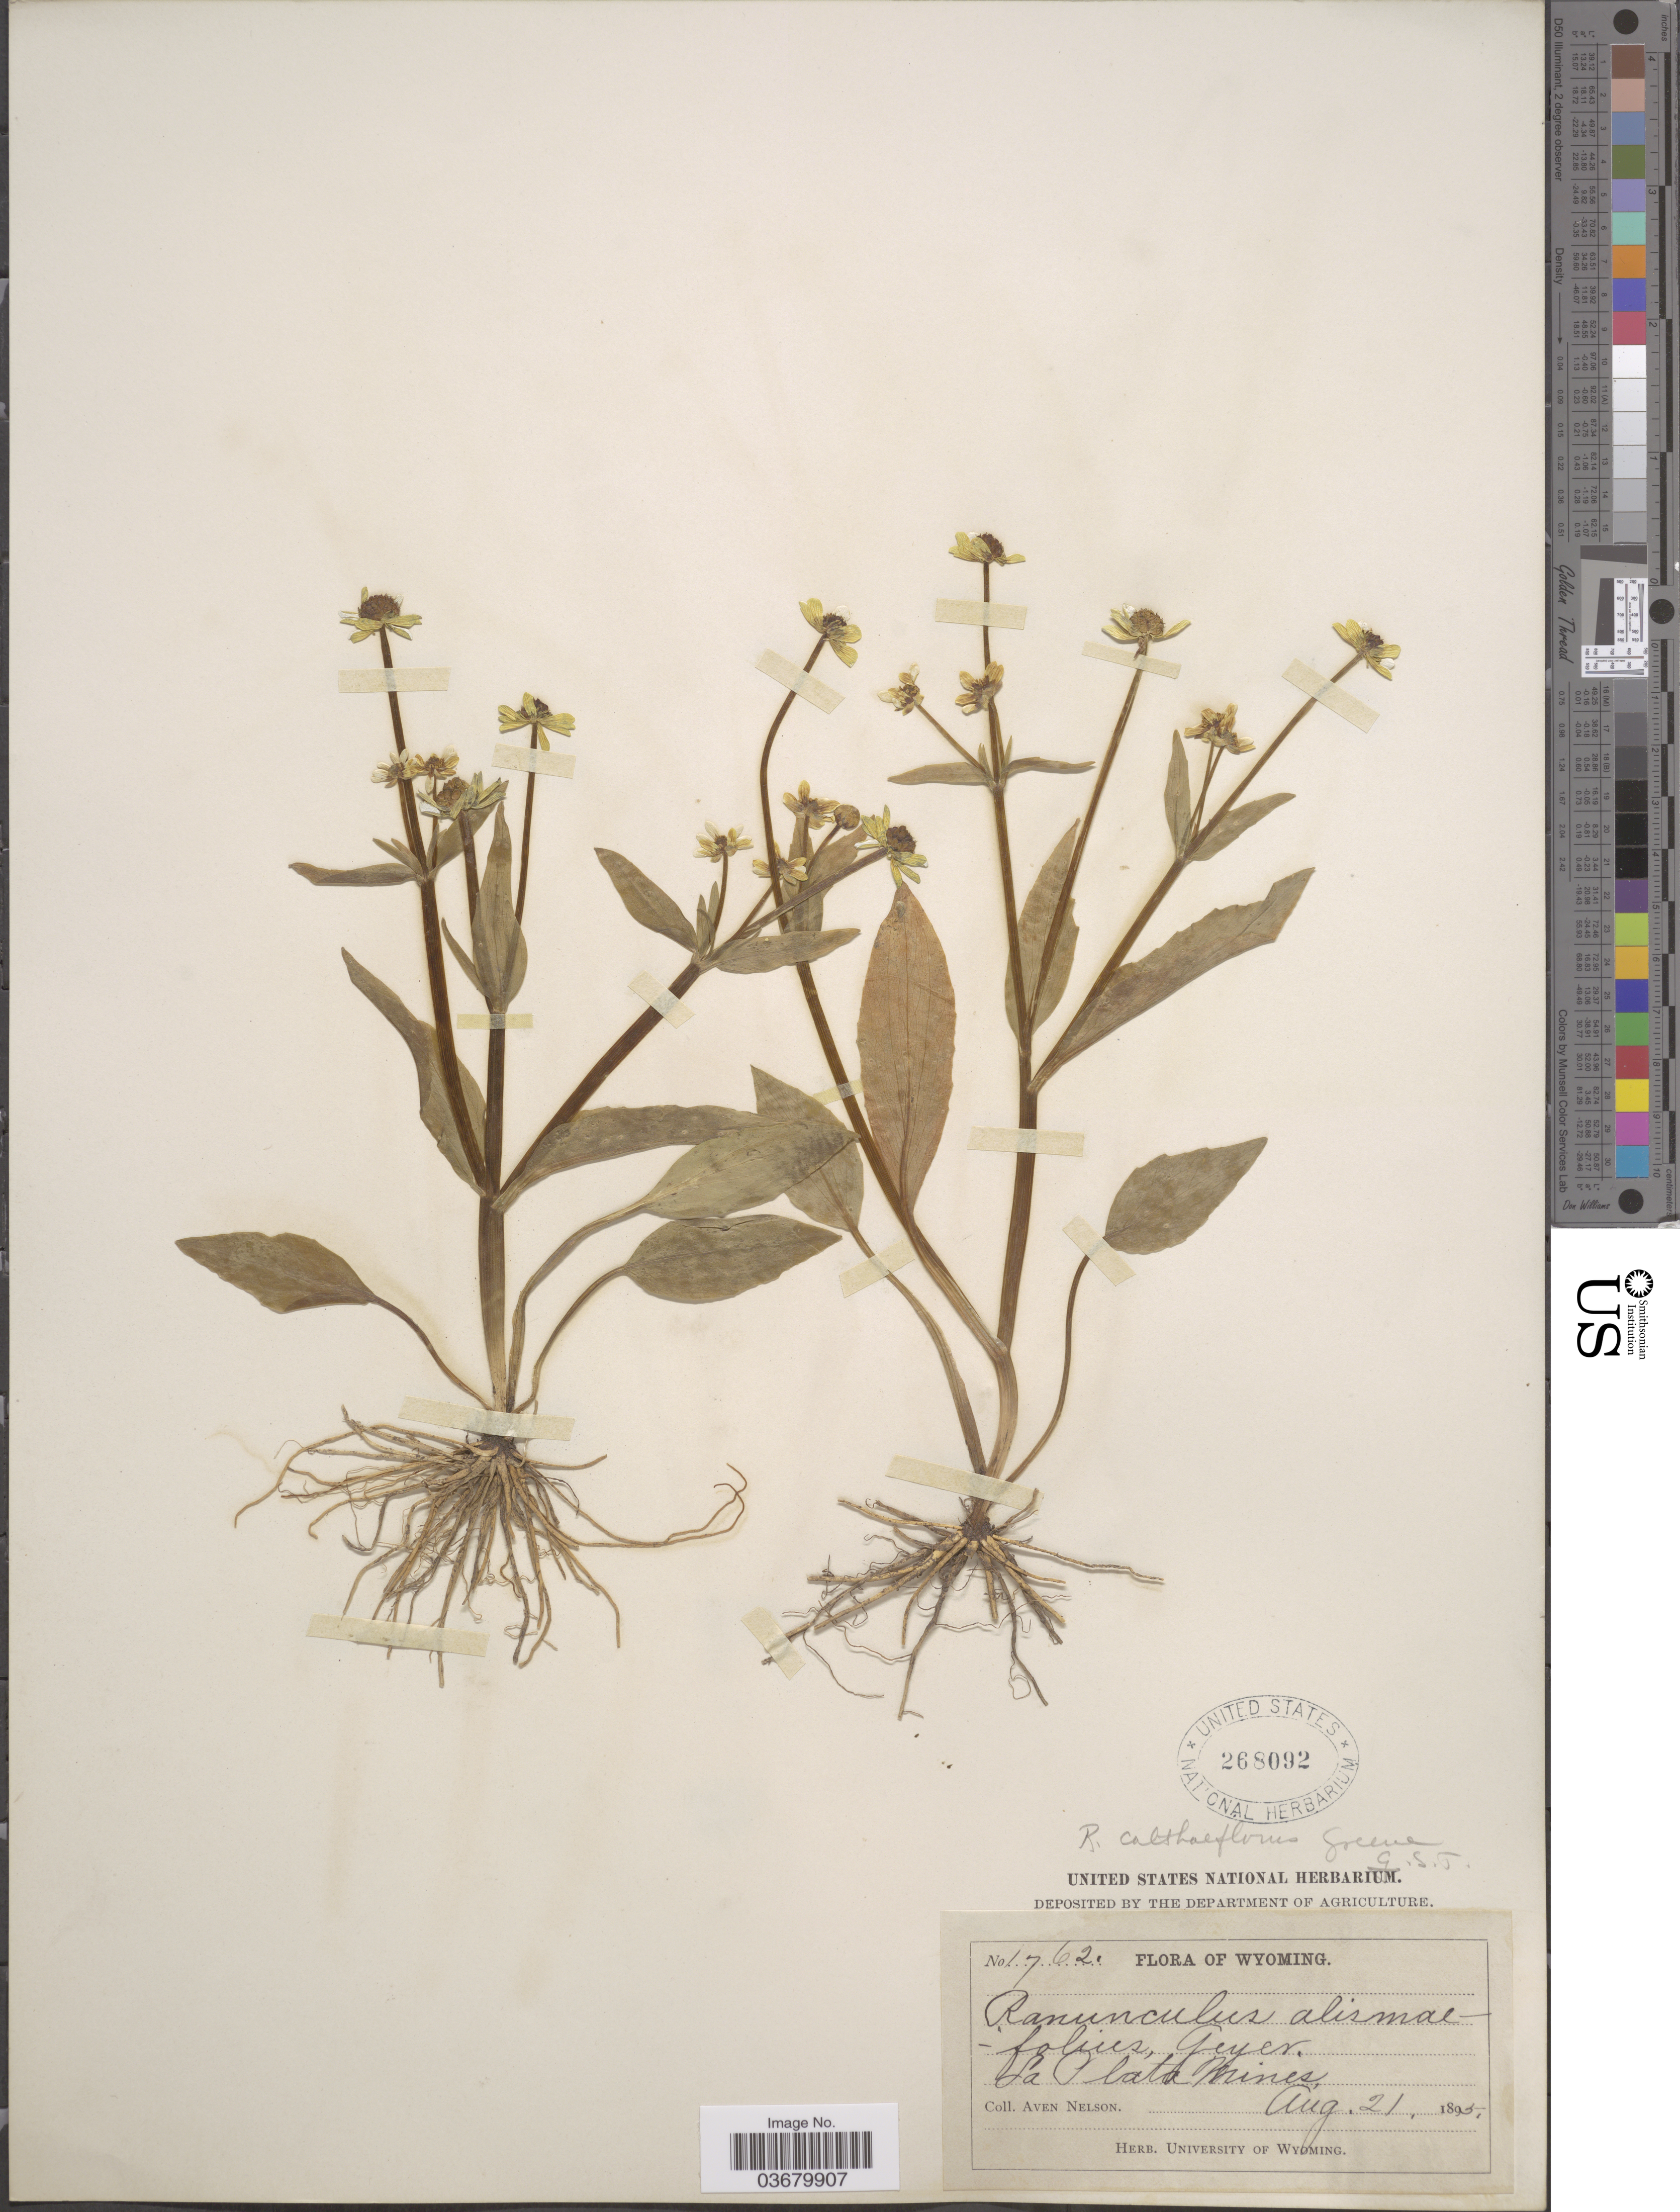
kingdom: Plantae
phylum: Tracheophyta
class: Magnoliopsida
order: Ranunculales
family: Ranunculaceae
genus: Ranunculus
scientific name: Ranunculus alismifolius var. montanus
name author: S. Watson in C. King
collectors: A. Nelson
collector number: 1762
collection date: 1895-08-21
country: United States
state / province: Wyoming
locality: La Plata Mines.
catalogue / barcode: US 268092